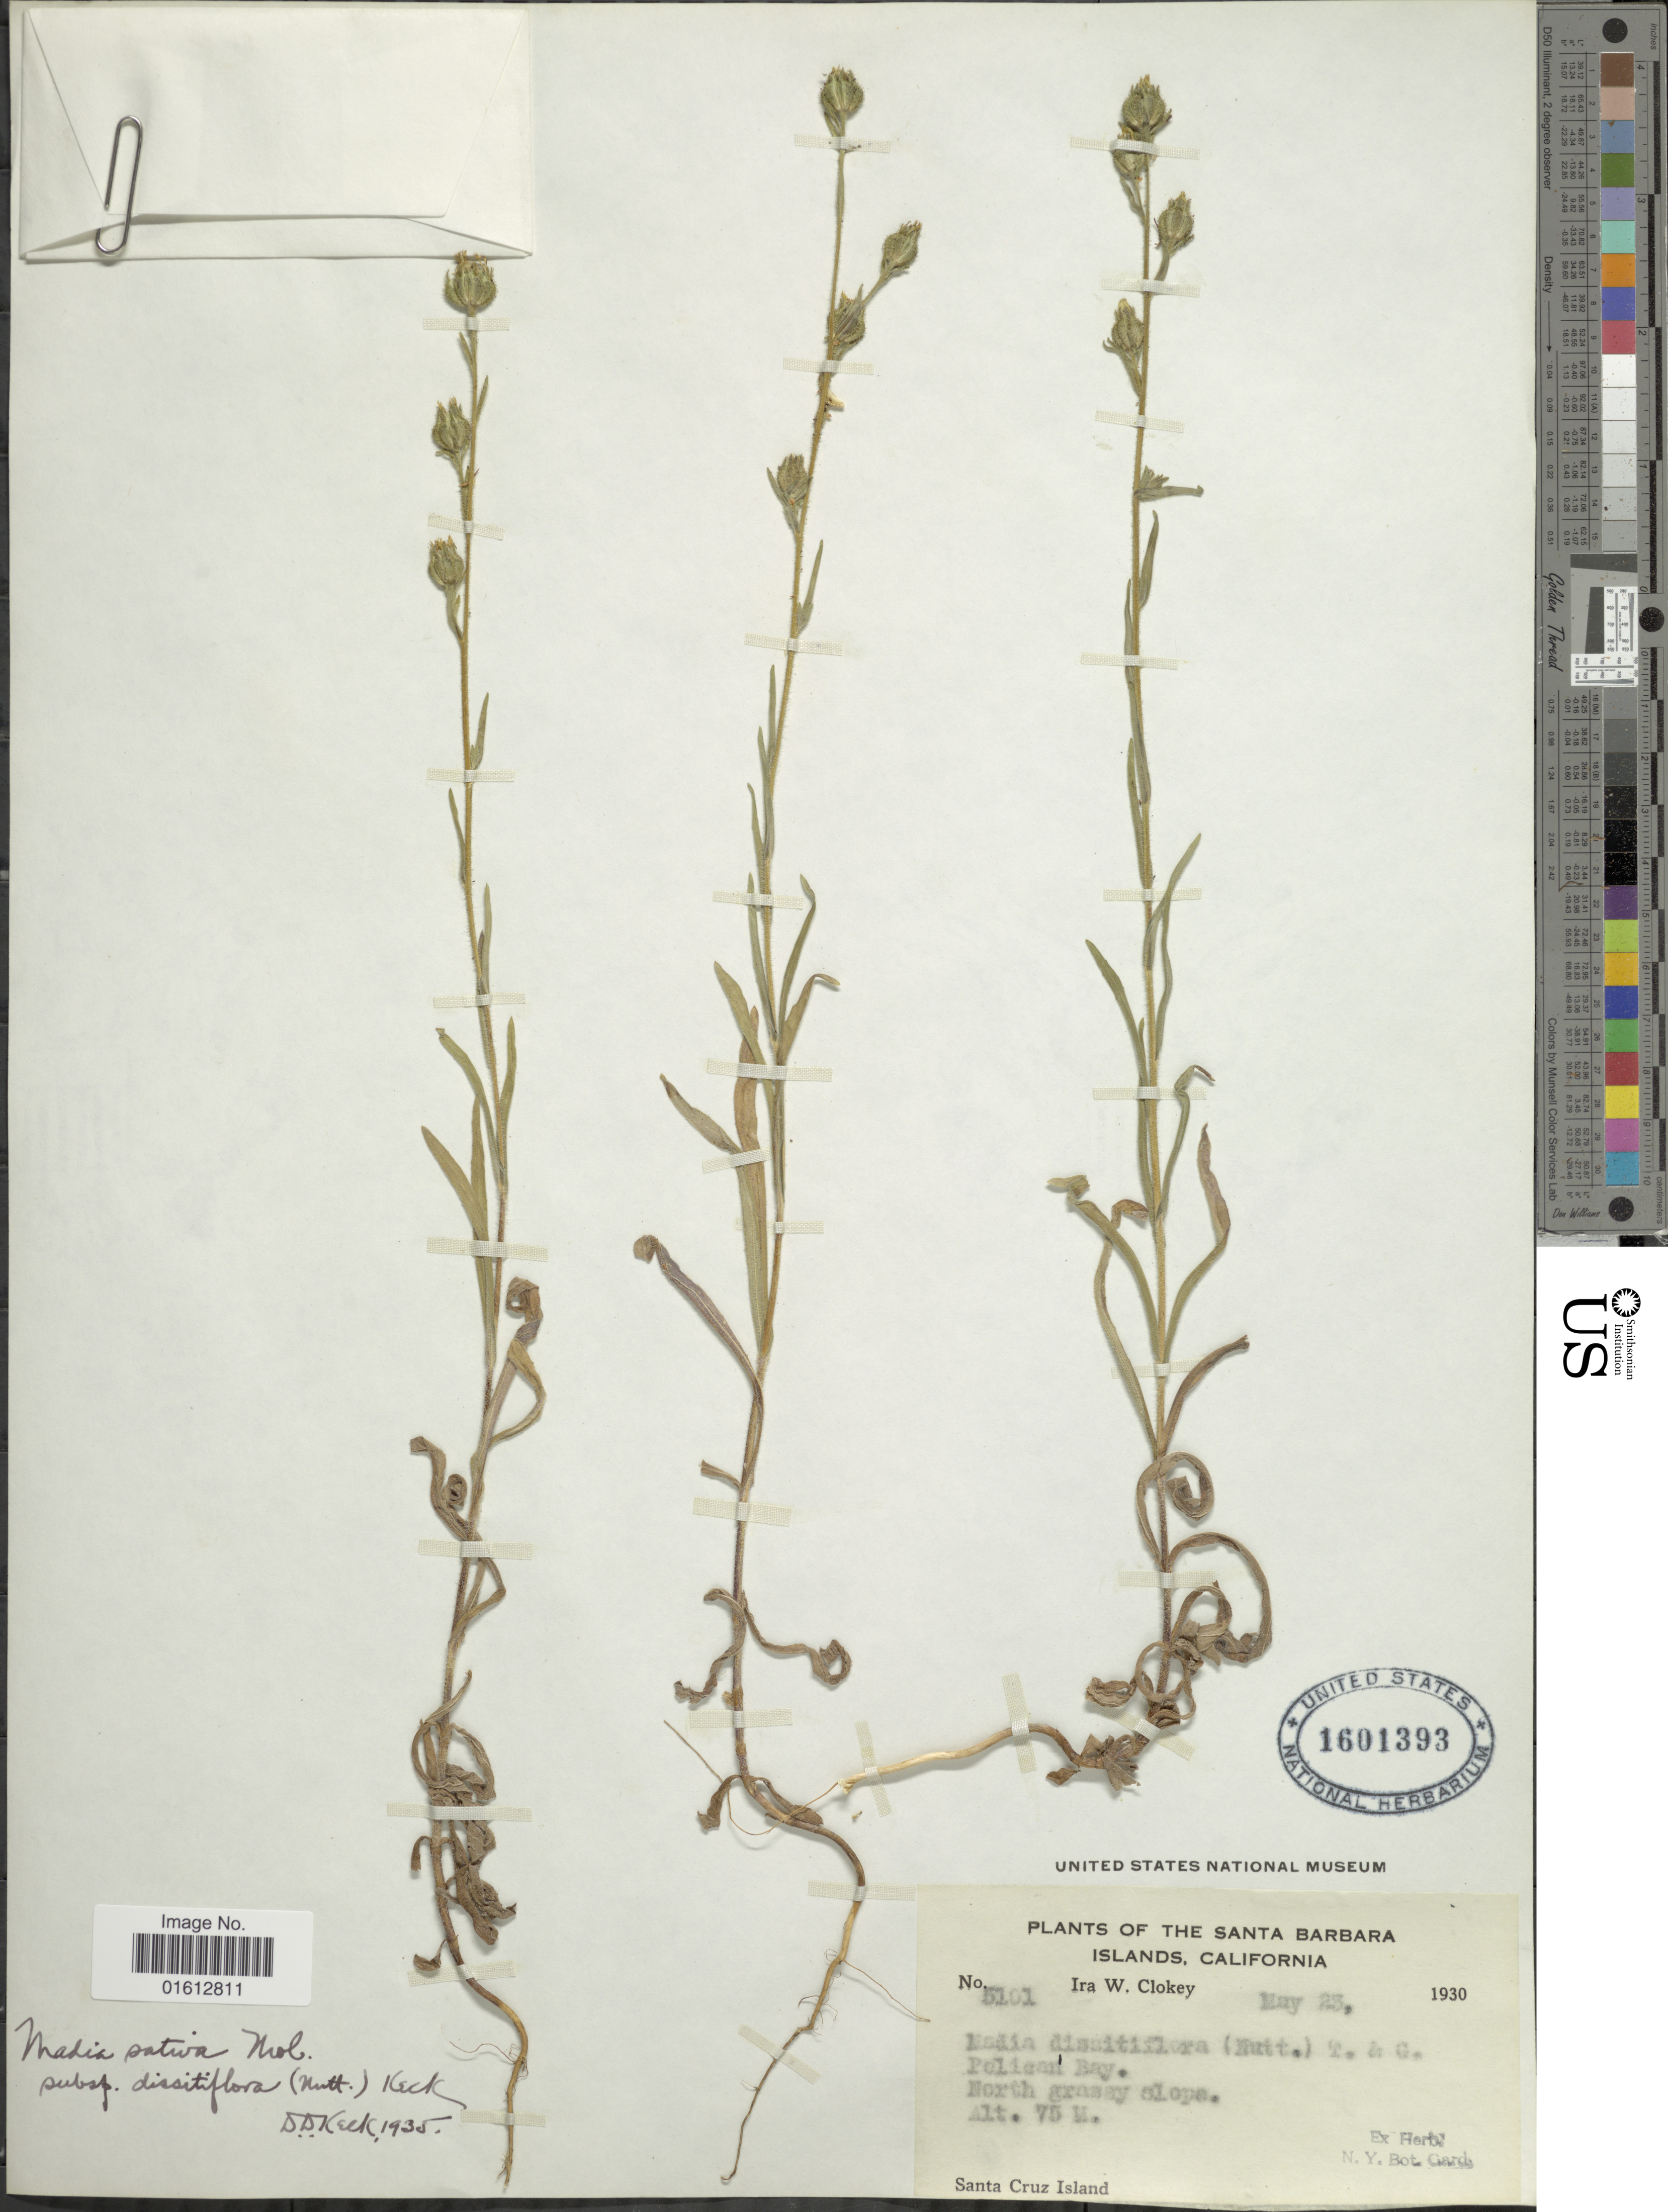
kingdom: Plantae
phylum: Tracheophyta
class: Magnoliopsida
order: Asterales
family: Asteraceae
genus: Madia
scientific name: Madia gracilis subsp. gracilis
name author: (Sm.) D.D. Keck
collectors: I. W. Clokey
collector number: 5101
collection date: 1930-05-23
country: United States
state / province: California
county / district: Santa Barbara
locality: The Santa Barbara Islands, California, Santa Cruz Islands, Pelican Bay. North grassy slope.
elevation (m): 75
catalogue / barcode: US 1601393